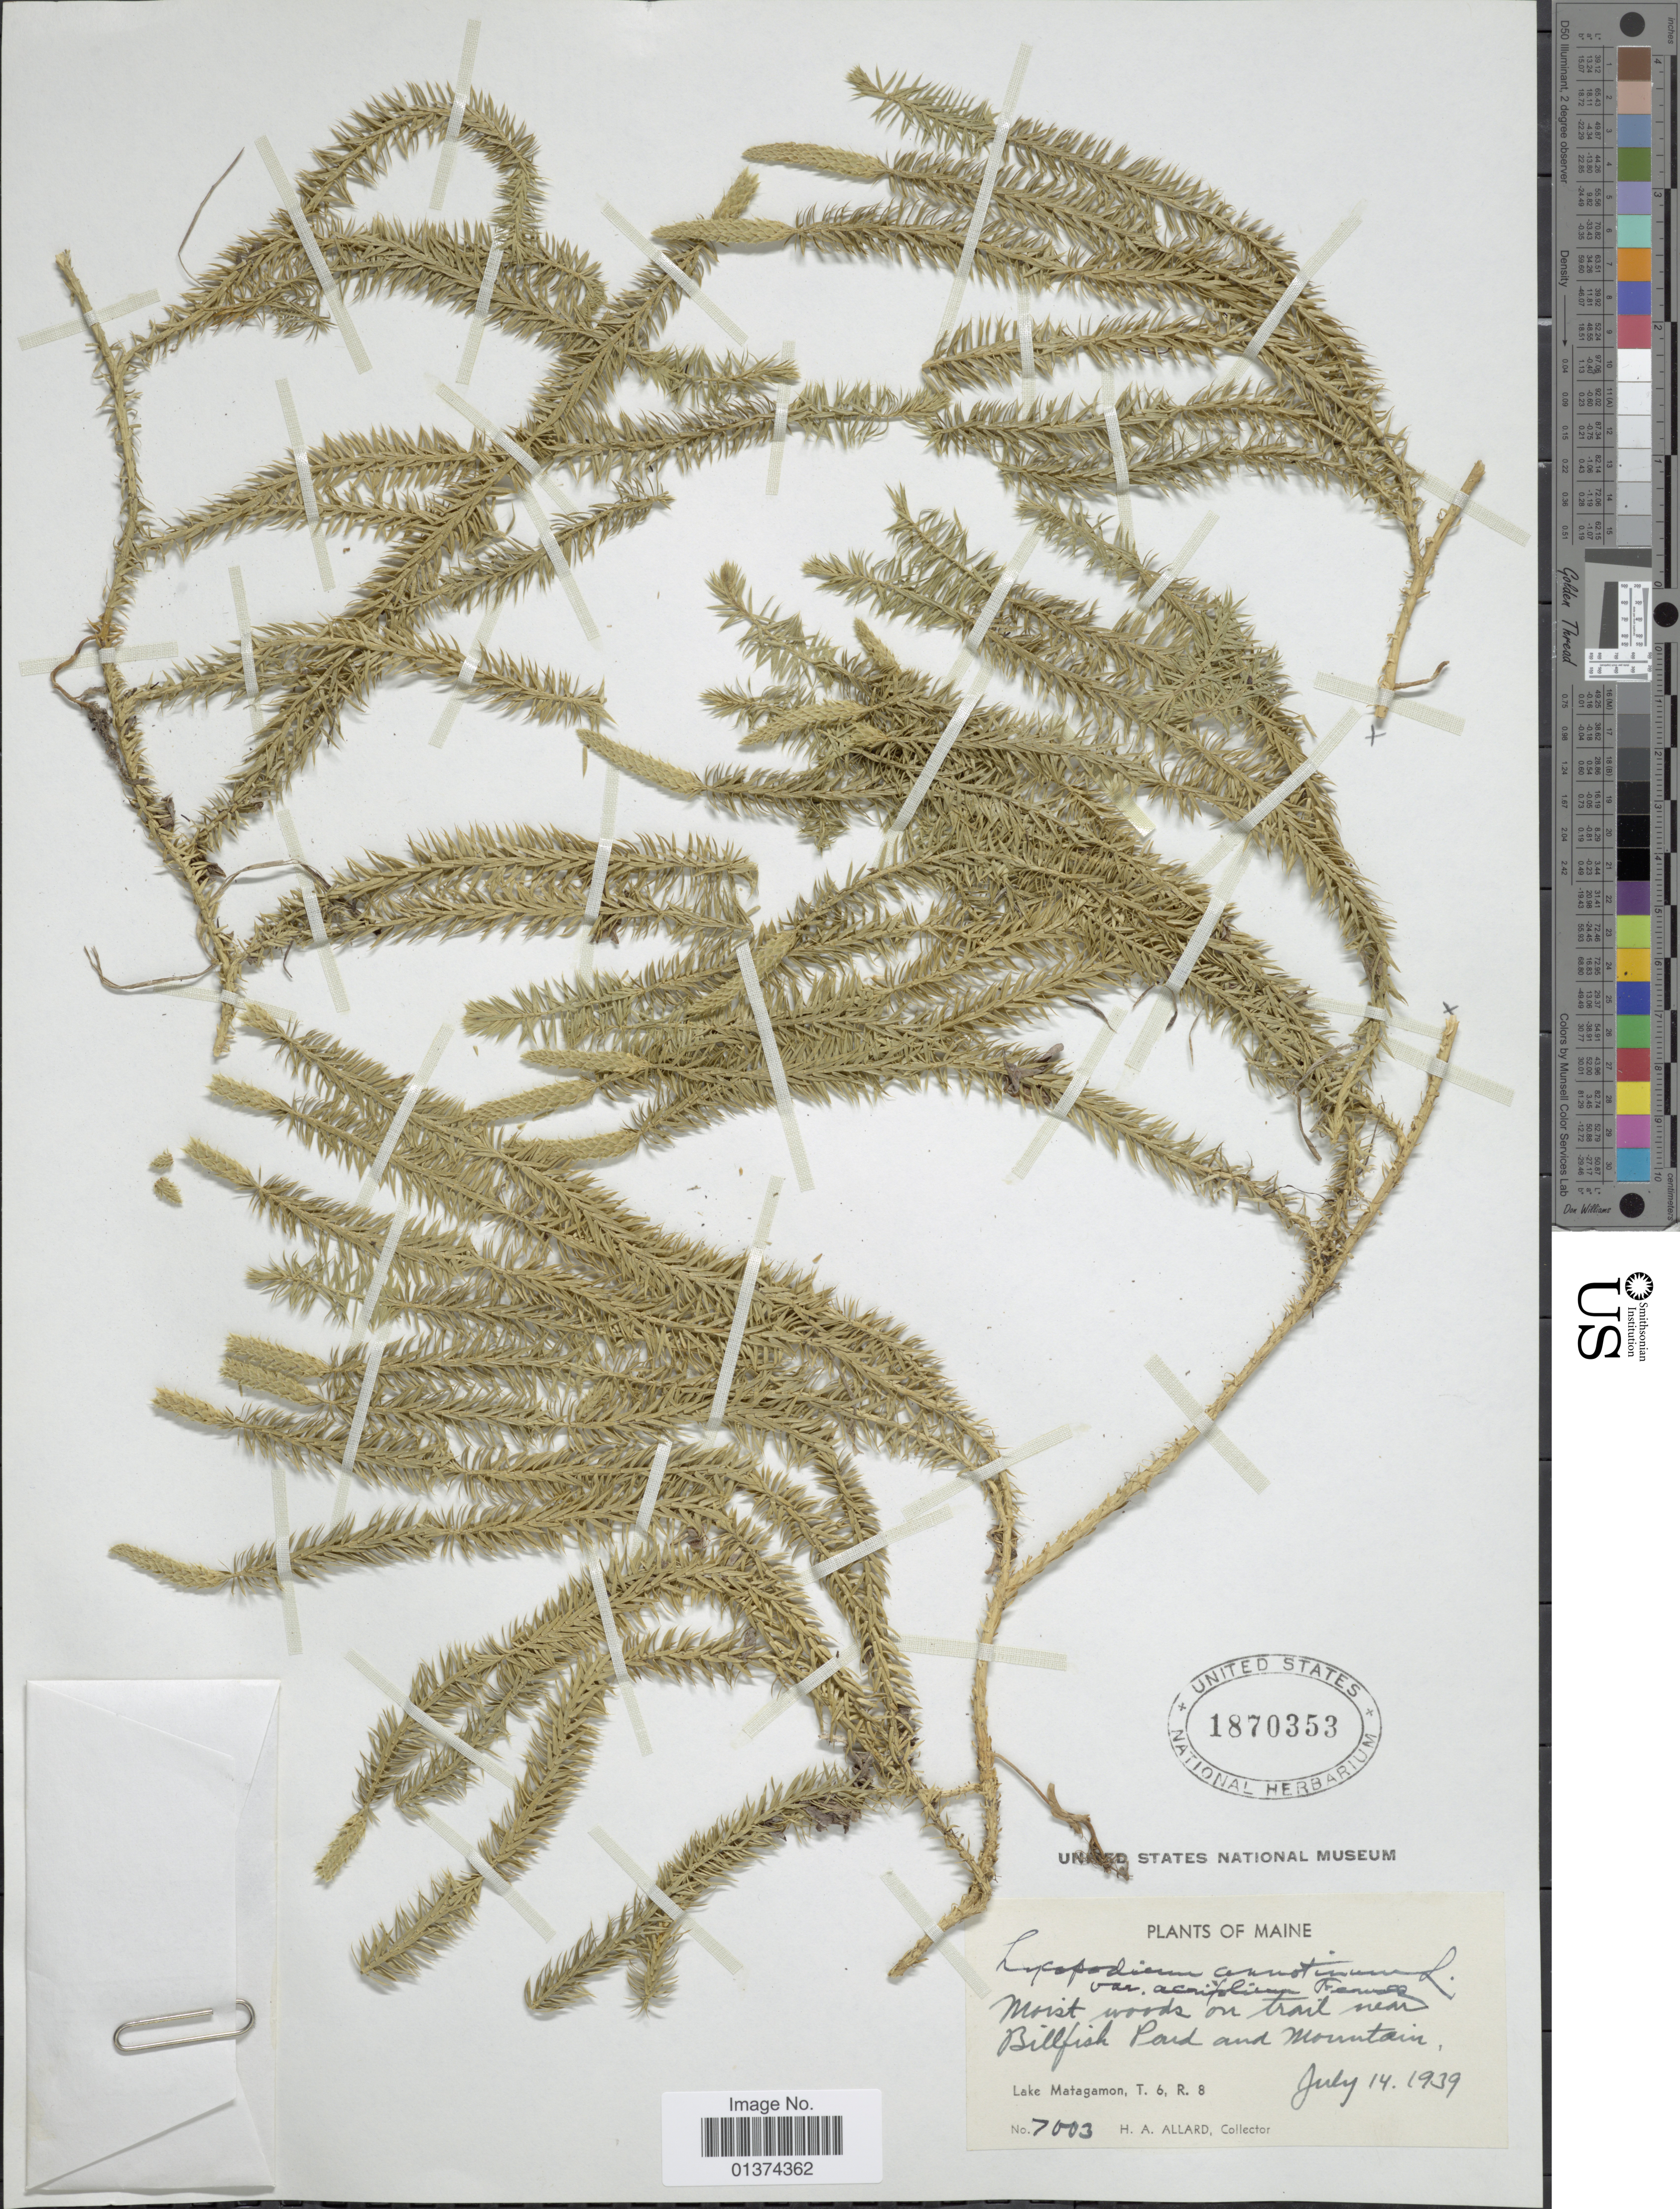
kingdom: Plantae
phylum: Tracheophyta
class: Lycopodiopsida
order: Lycopodiales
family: Lycopodiaceae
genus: Spinulum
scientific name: Spinulum annotinum subsp. annotinum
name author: (L.) A. Haines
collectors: H. A. Allard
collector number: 7003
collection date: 1939-07-14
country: United States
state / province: Maine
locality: Moist wood on trail near Billfish Park and Mountain, Lake Matagamon, T6, R8.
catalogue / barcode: US 1870353